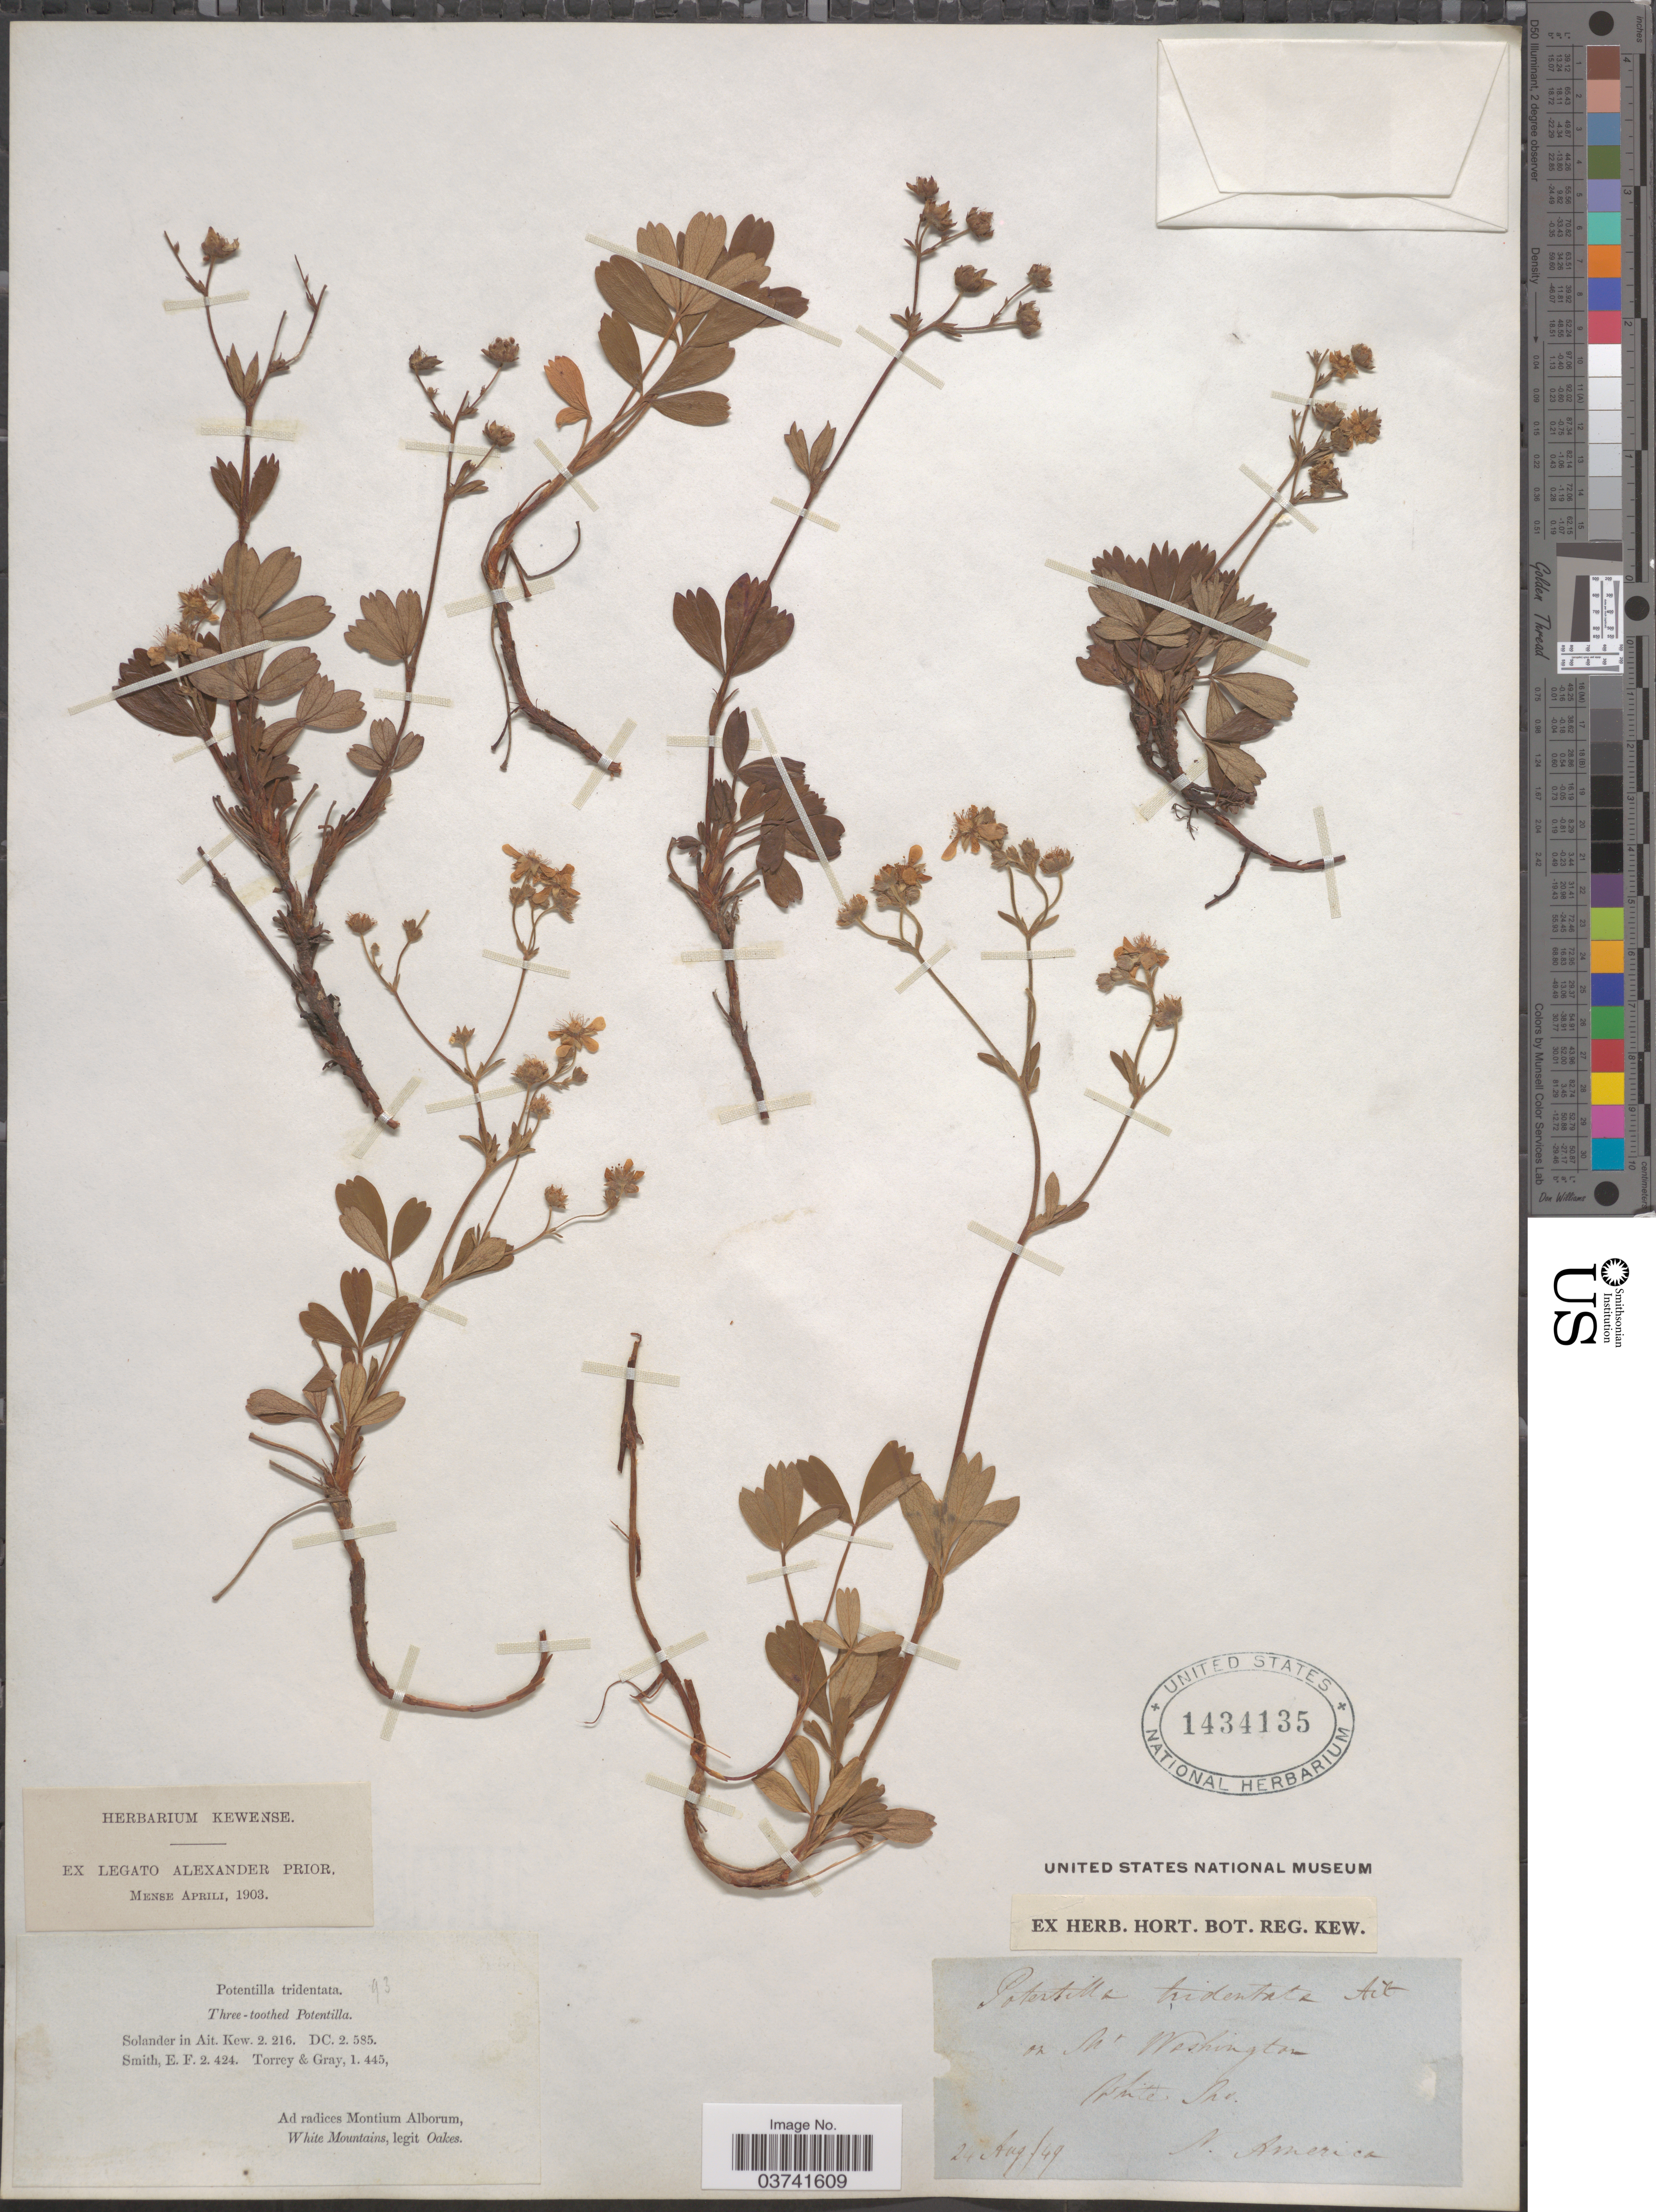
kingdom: Plantae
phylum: Tracheophyta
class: Magnoliopsida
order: Rosales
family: Rosaceae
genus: Potentilla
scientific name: Potentilla tridentata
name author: Aiton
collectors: -. Oakes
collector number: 93?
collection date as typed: Transcribed d/m/y: 24/8/49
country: United States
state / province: Washington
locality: On Mt. Washington. White Mt. Ad radices Montium Alborum, White Mountains.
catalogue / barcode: US 1434135